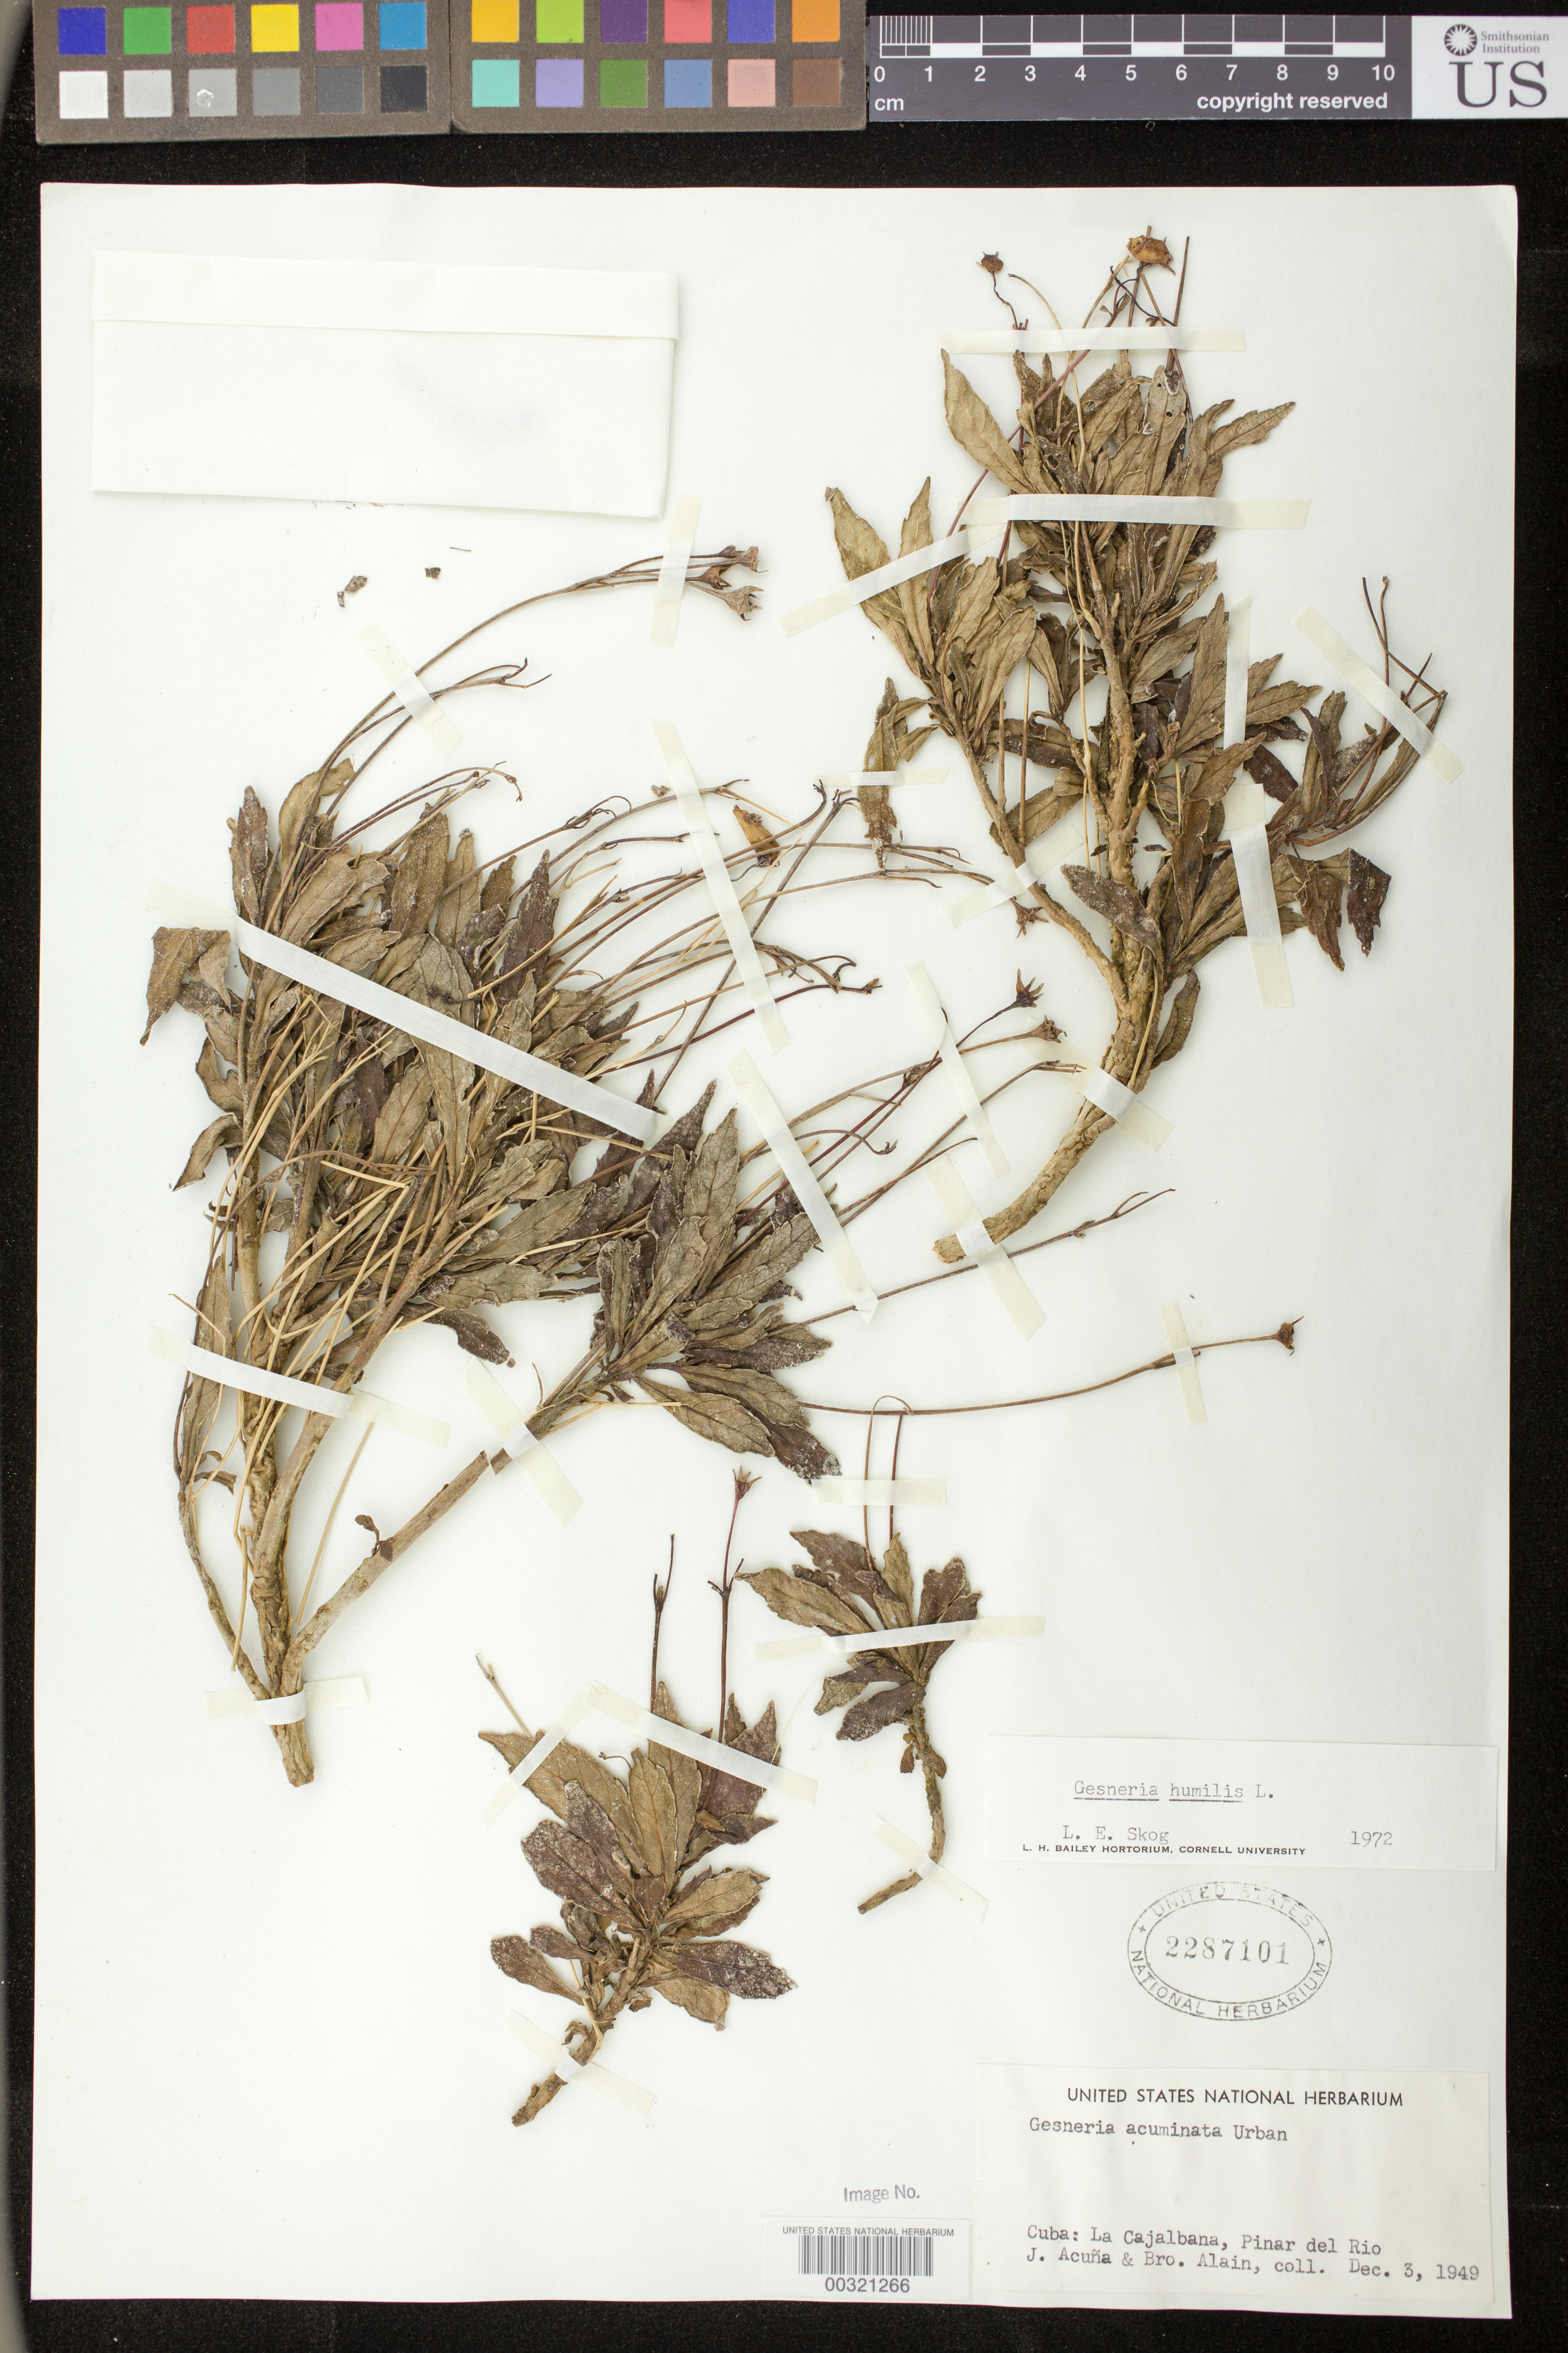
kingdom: Plantae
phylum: Tracheophyta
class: Magnoliopsida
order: Lamiales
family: Gesneriaceae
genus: Gesneria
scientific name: Gesneria humilis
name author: L.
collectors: J. Acuña & A. H. Liogier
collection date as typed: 03 Dec 1949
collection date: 1949-12-03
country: Cuba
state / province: Pinar del Rio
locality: La Cajalbana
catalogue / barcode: US 2287101